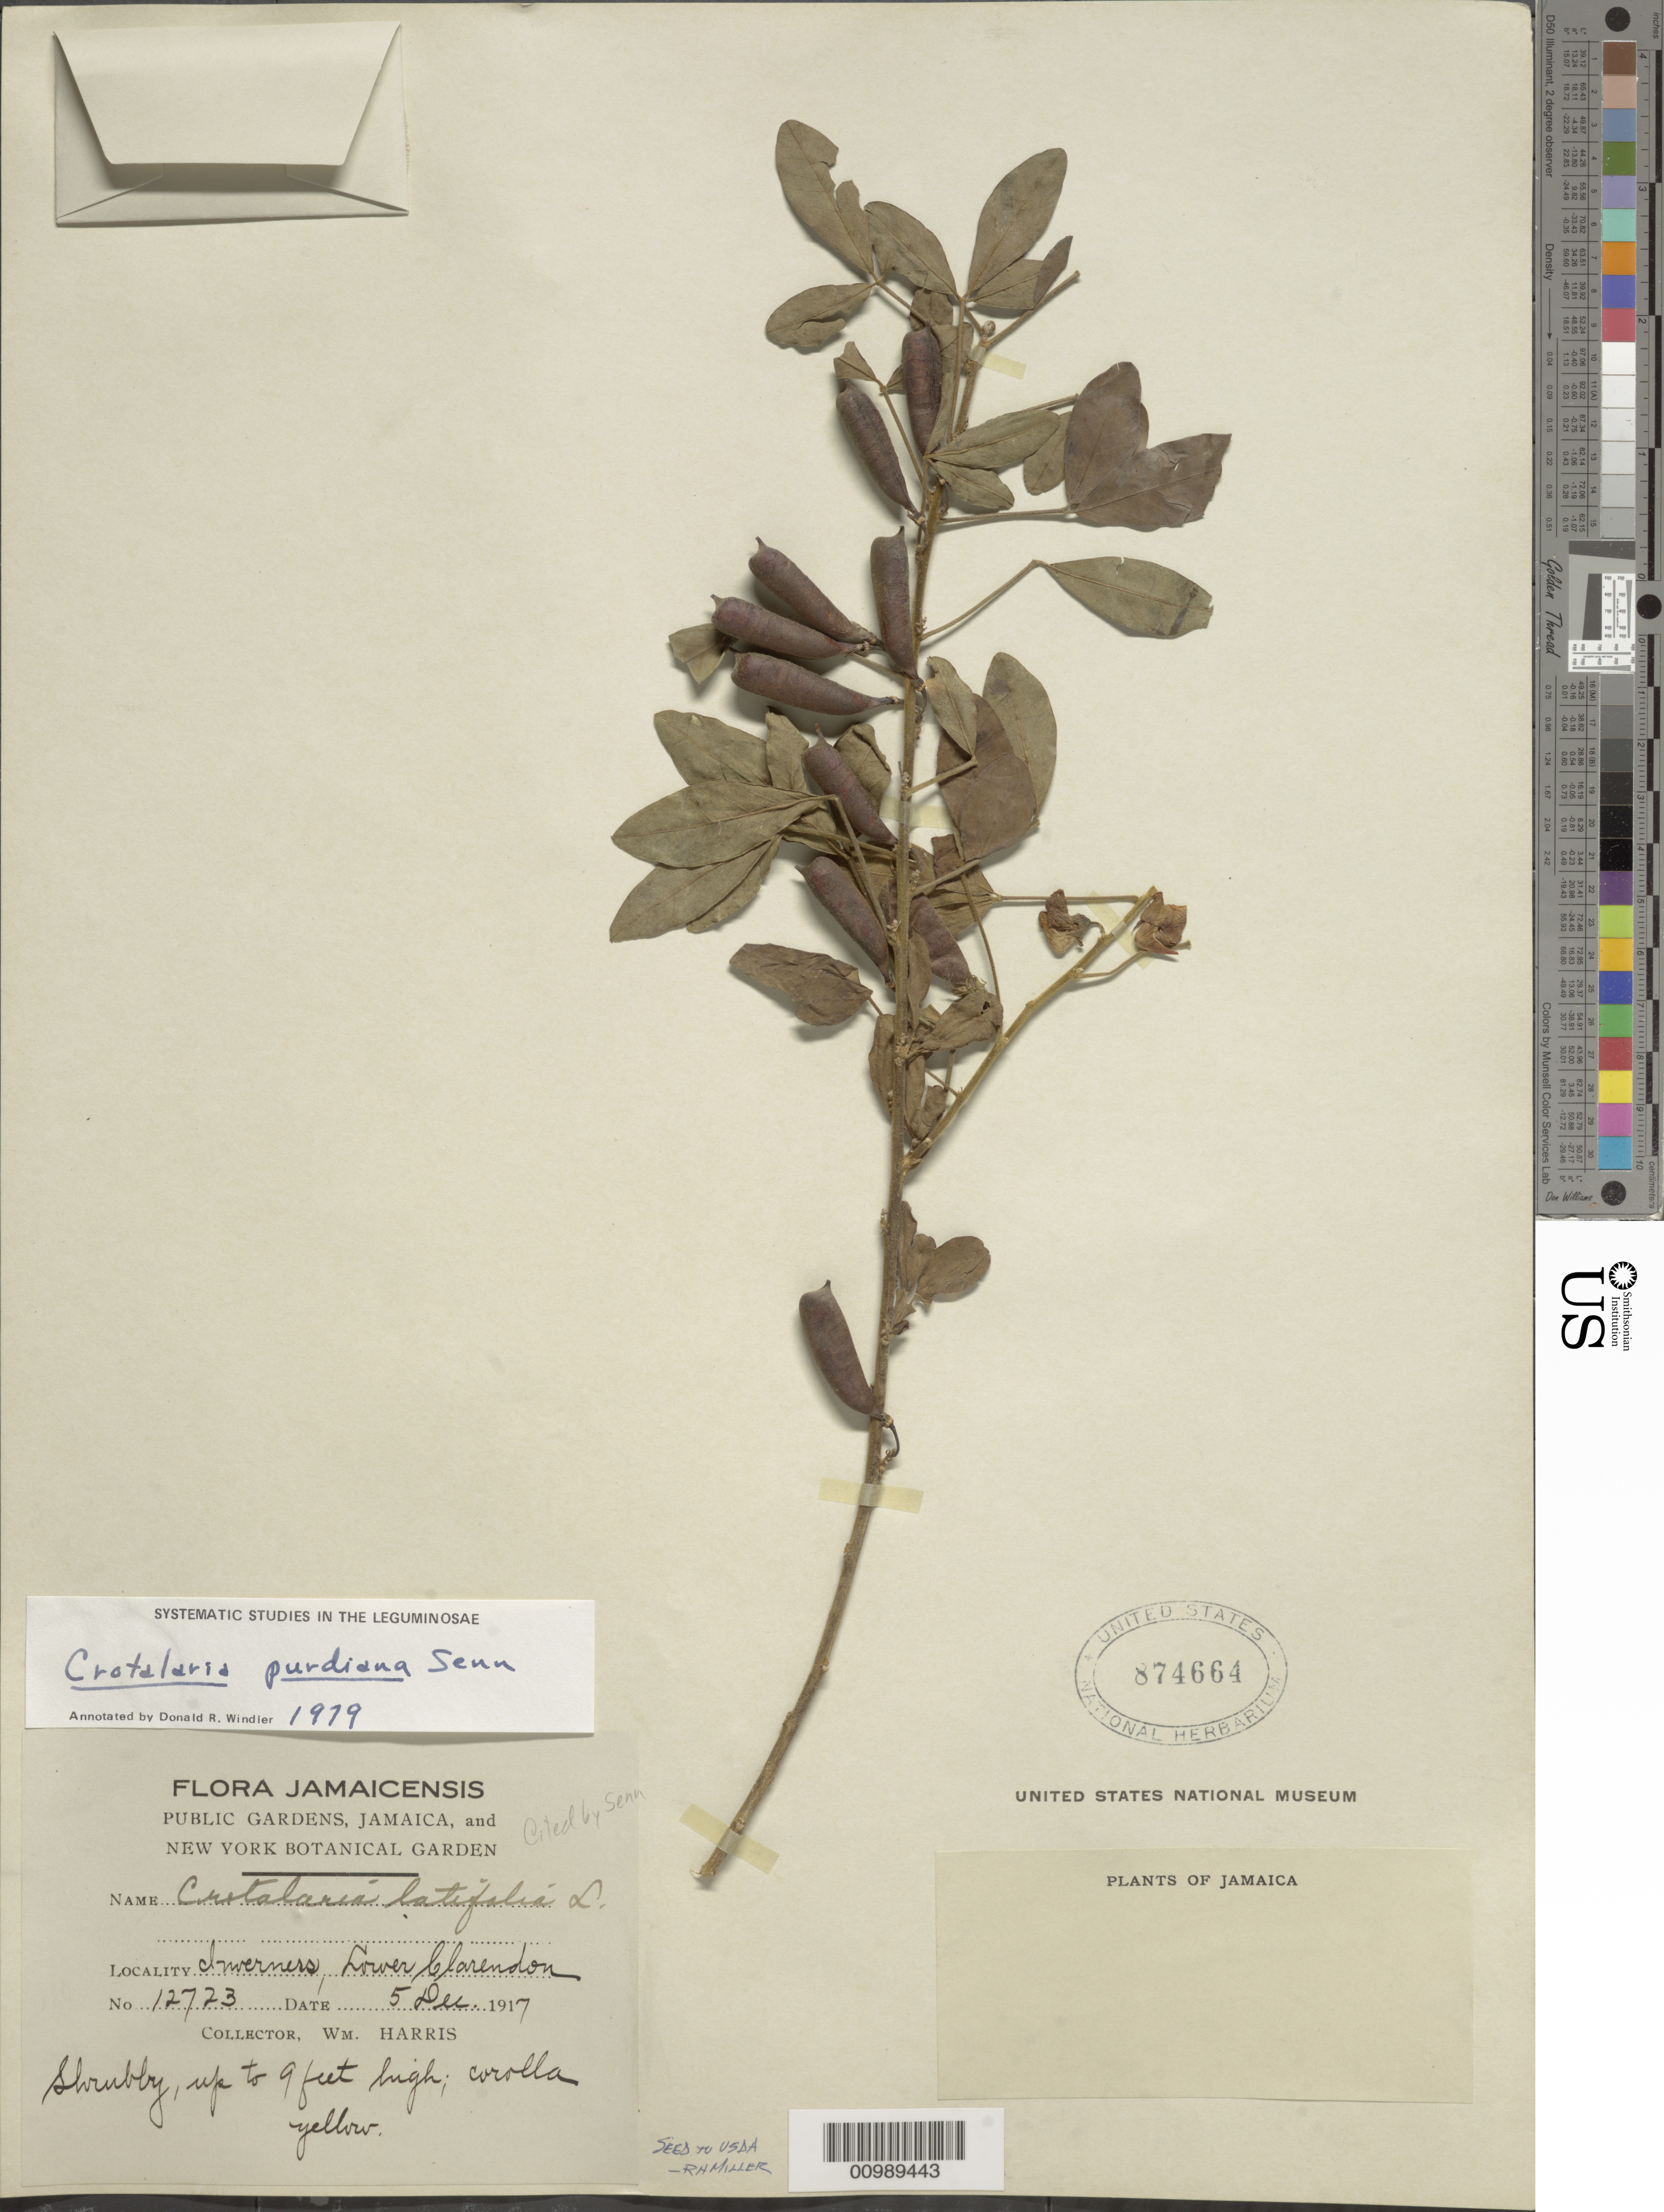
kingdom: Plantae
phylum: Tracheophyta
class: Magnoliopsida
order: Fabales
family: Fabaceae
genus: Crotalaria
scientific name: Crotalaria purdiana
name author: H. Senn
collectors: W. H. Harris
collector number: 12723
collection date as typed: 05 Dec 1917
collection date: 1917-12-05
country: Jamaica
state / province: Clarendon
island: Jamaica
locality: El Merners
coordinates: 0 N, 0 E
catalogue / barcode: US 874664